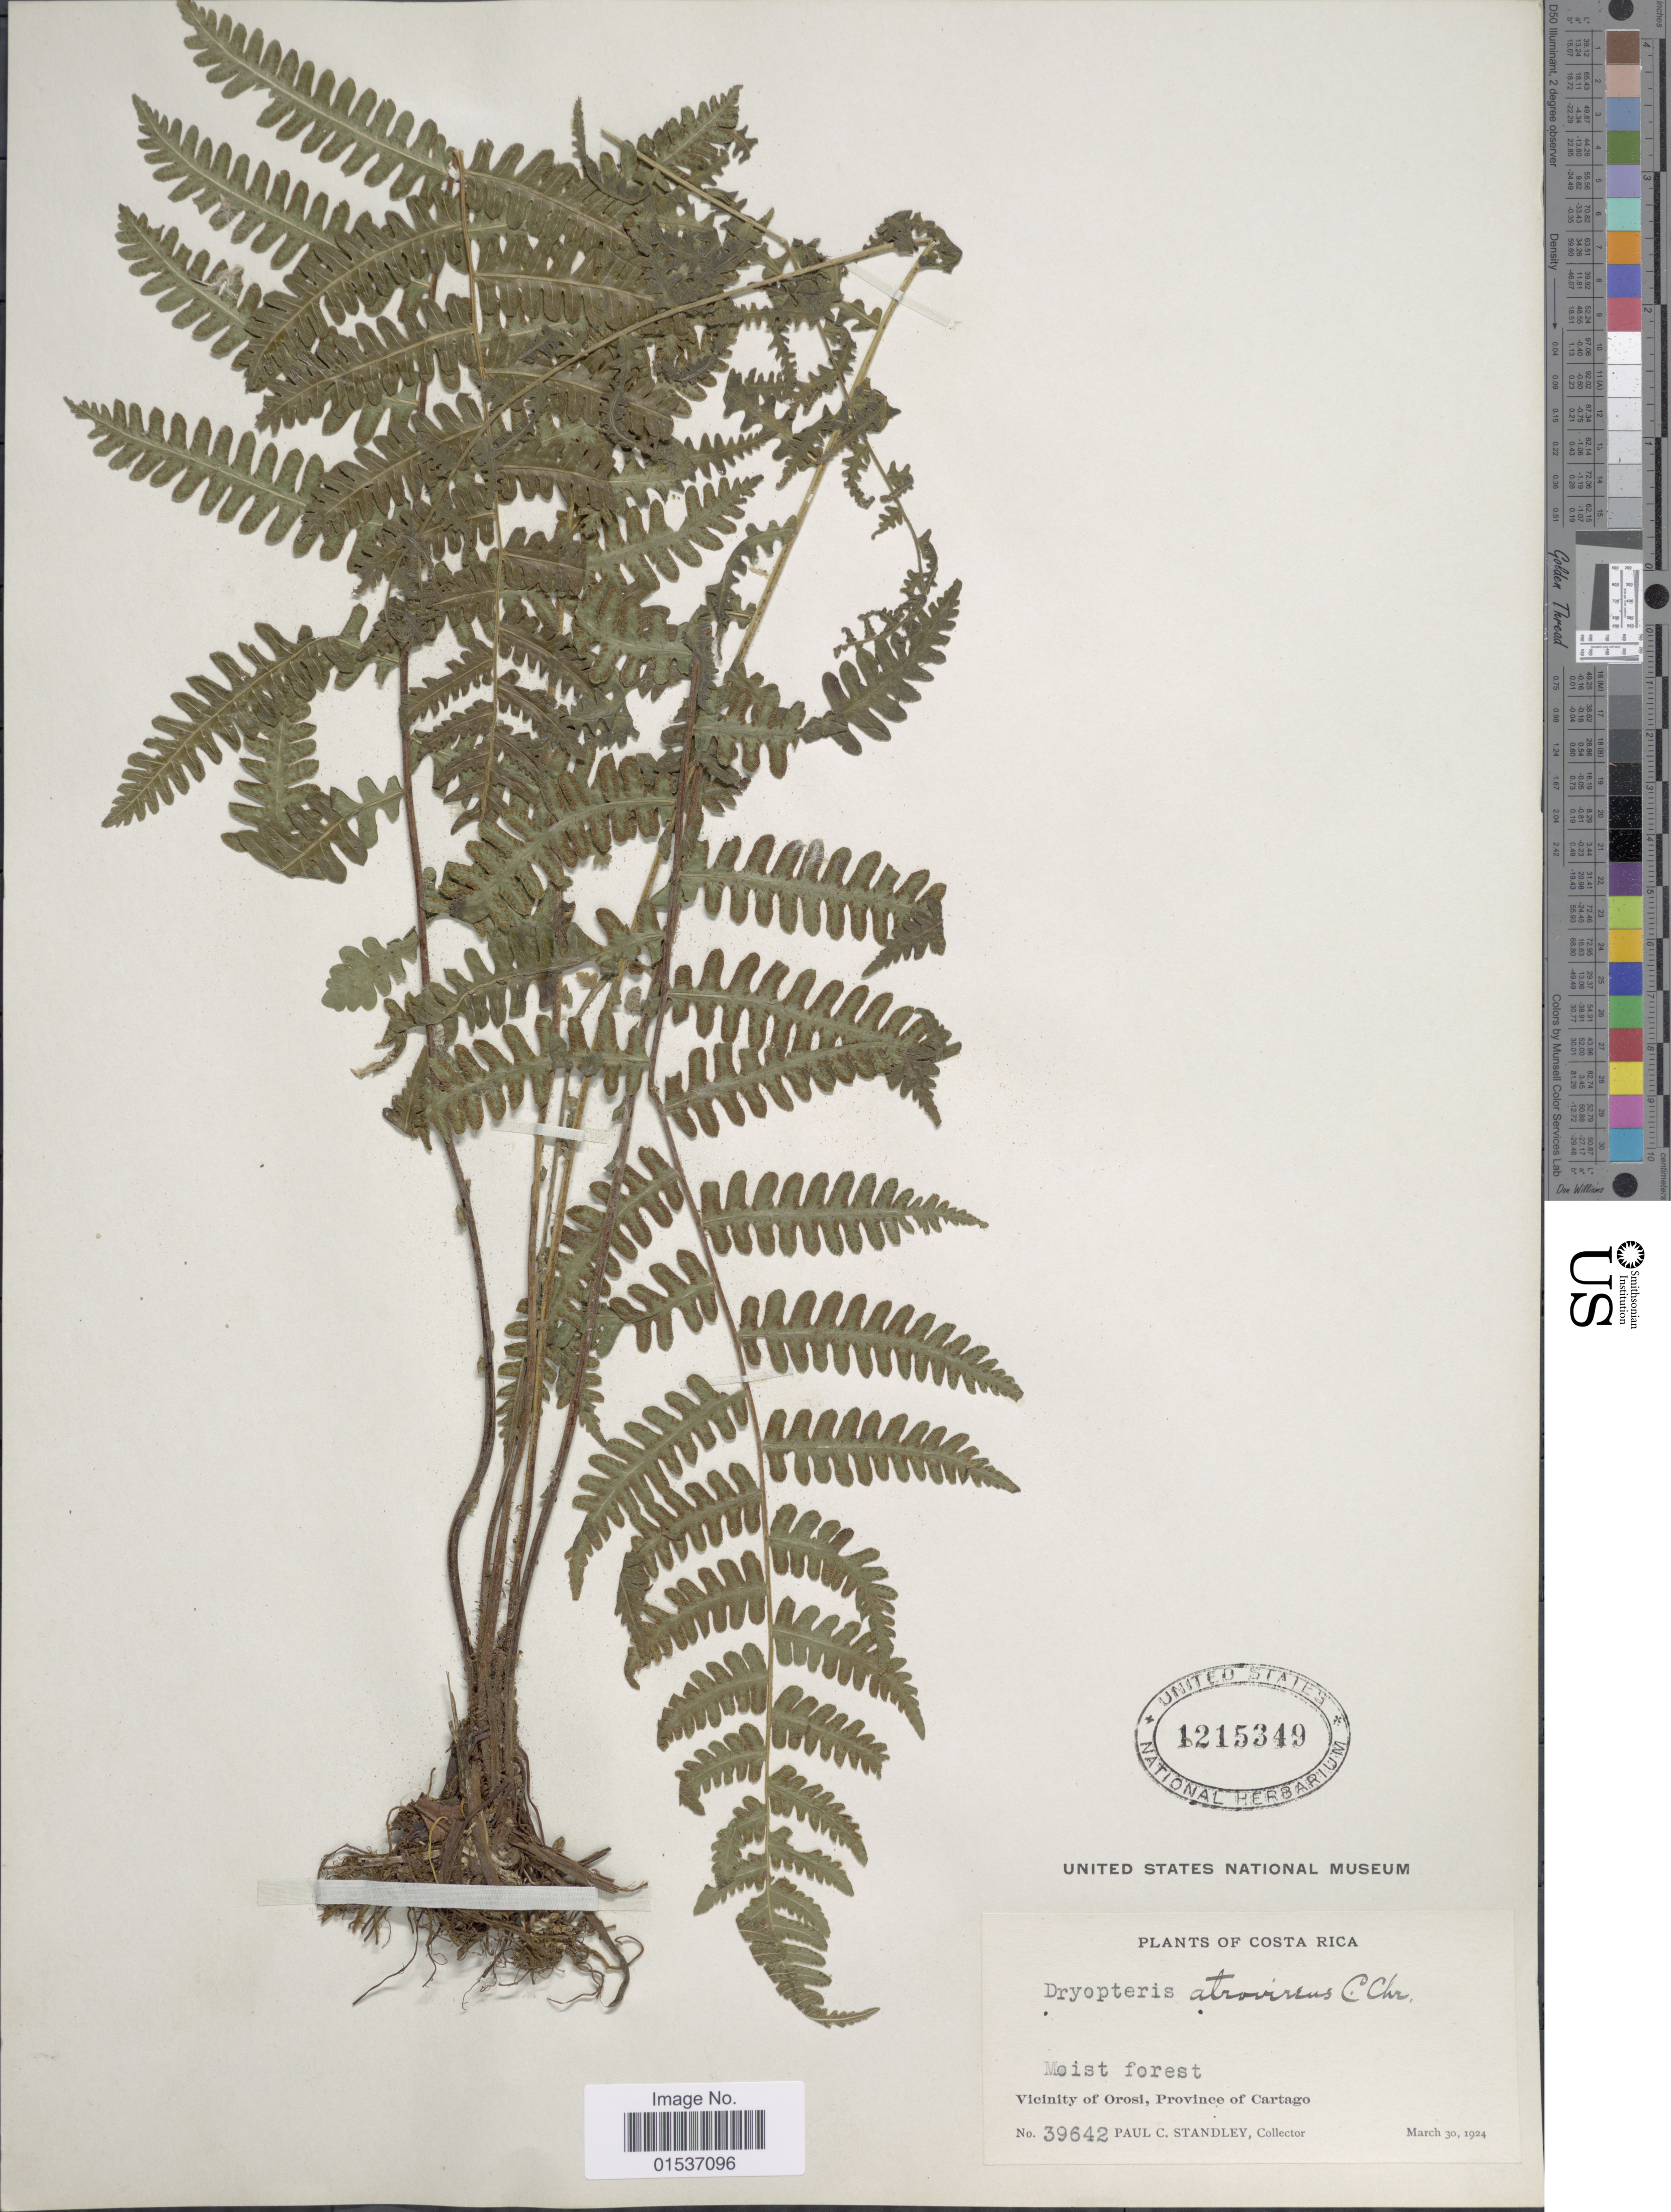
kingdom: Plantae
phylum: Tracheophyta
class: Polypodiopsida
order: Polypodiales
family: Thelypteridaceae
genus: Thelypteris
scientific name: Thelypteris atrovirens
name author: (C. Chr.) C.F. Reed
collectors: P. C. Standley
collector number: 39642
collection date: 1924-03-30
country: Costa Rica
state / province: Cartago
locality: Costa Rica. Vicinity of Orosi, Province of Cartago.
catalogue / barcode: US 1215349